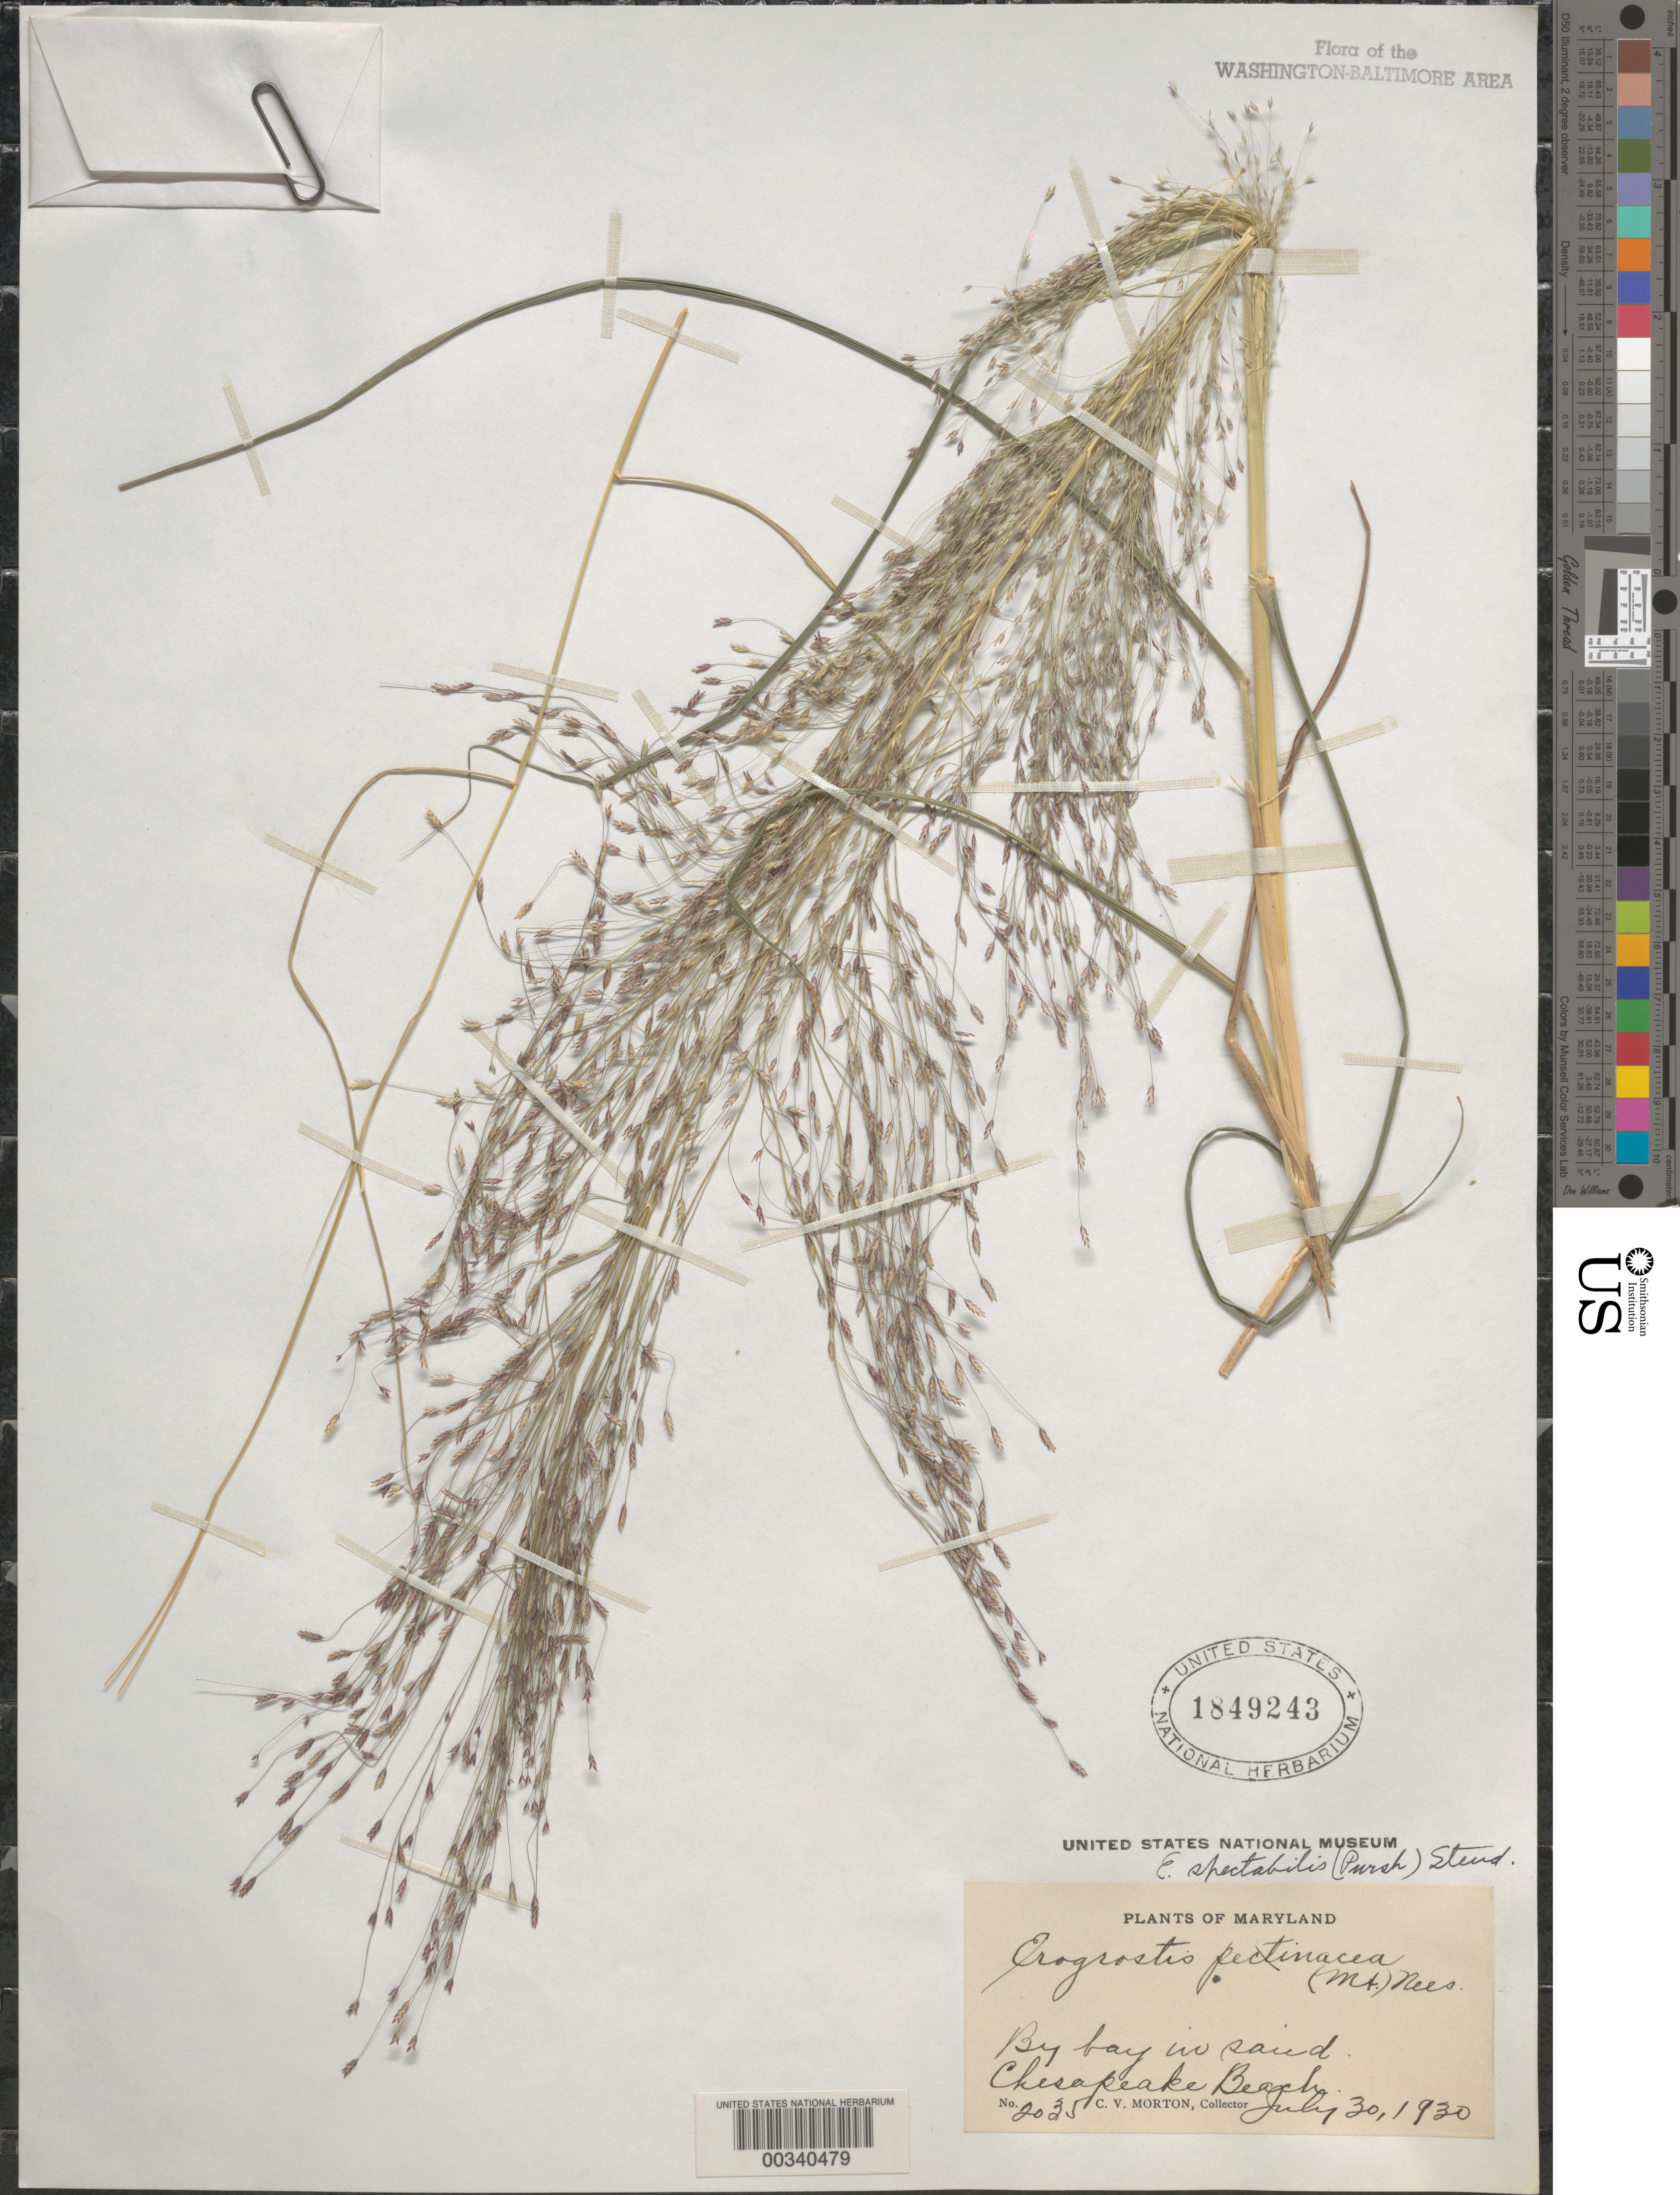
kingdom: Plantae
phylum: Tracheophyta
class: Liliopsida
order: Poales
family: Poaceae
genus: Eragrostis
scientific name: Eragrostis spectabilis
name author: (Pursh) Steud.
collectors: C. V. Morton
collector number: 2035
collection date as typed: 30 Jul 1930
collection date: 1930-07-30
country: United States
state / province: Maryland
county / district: Calvert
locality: Chesapeake Beach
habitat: By bay in sand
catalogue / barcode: US 1849243